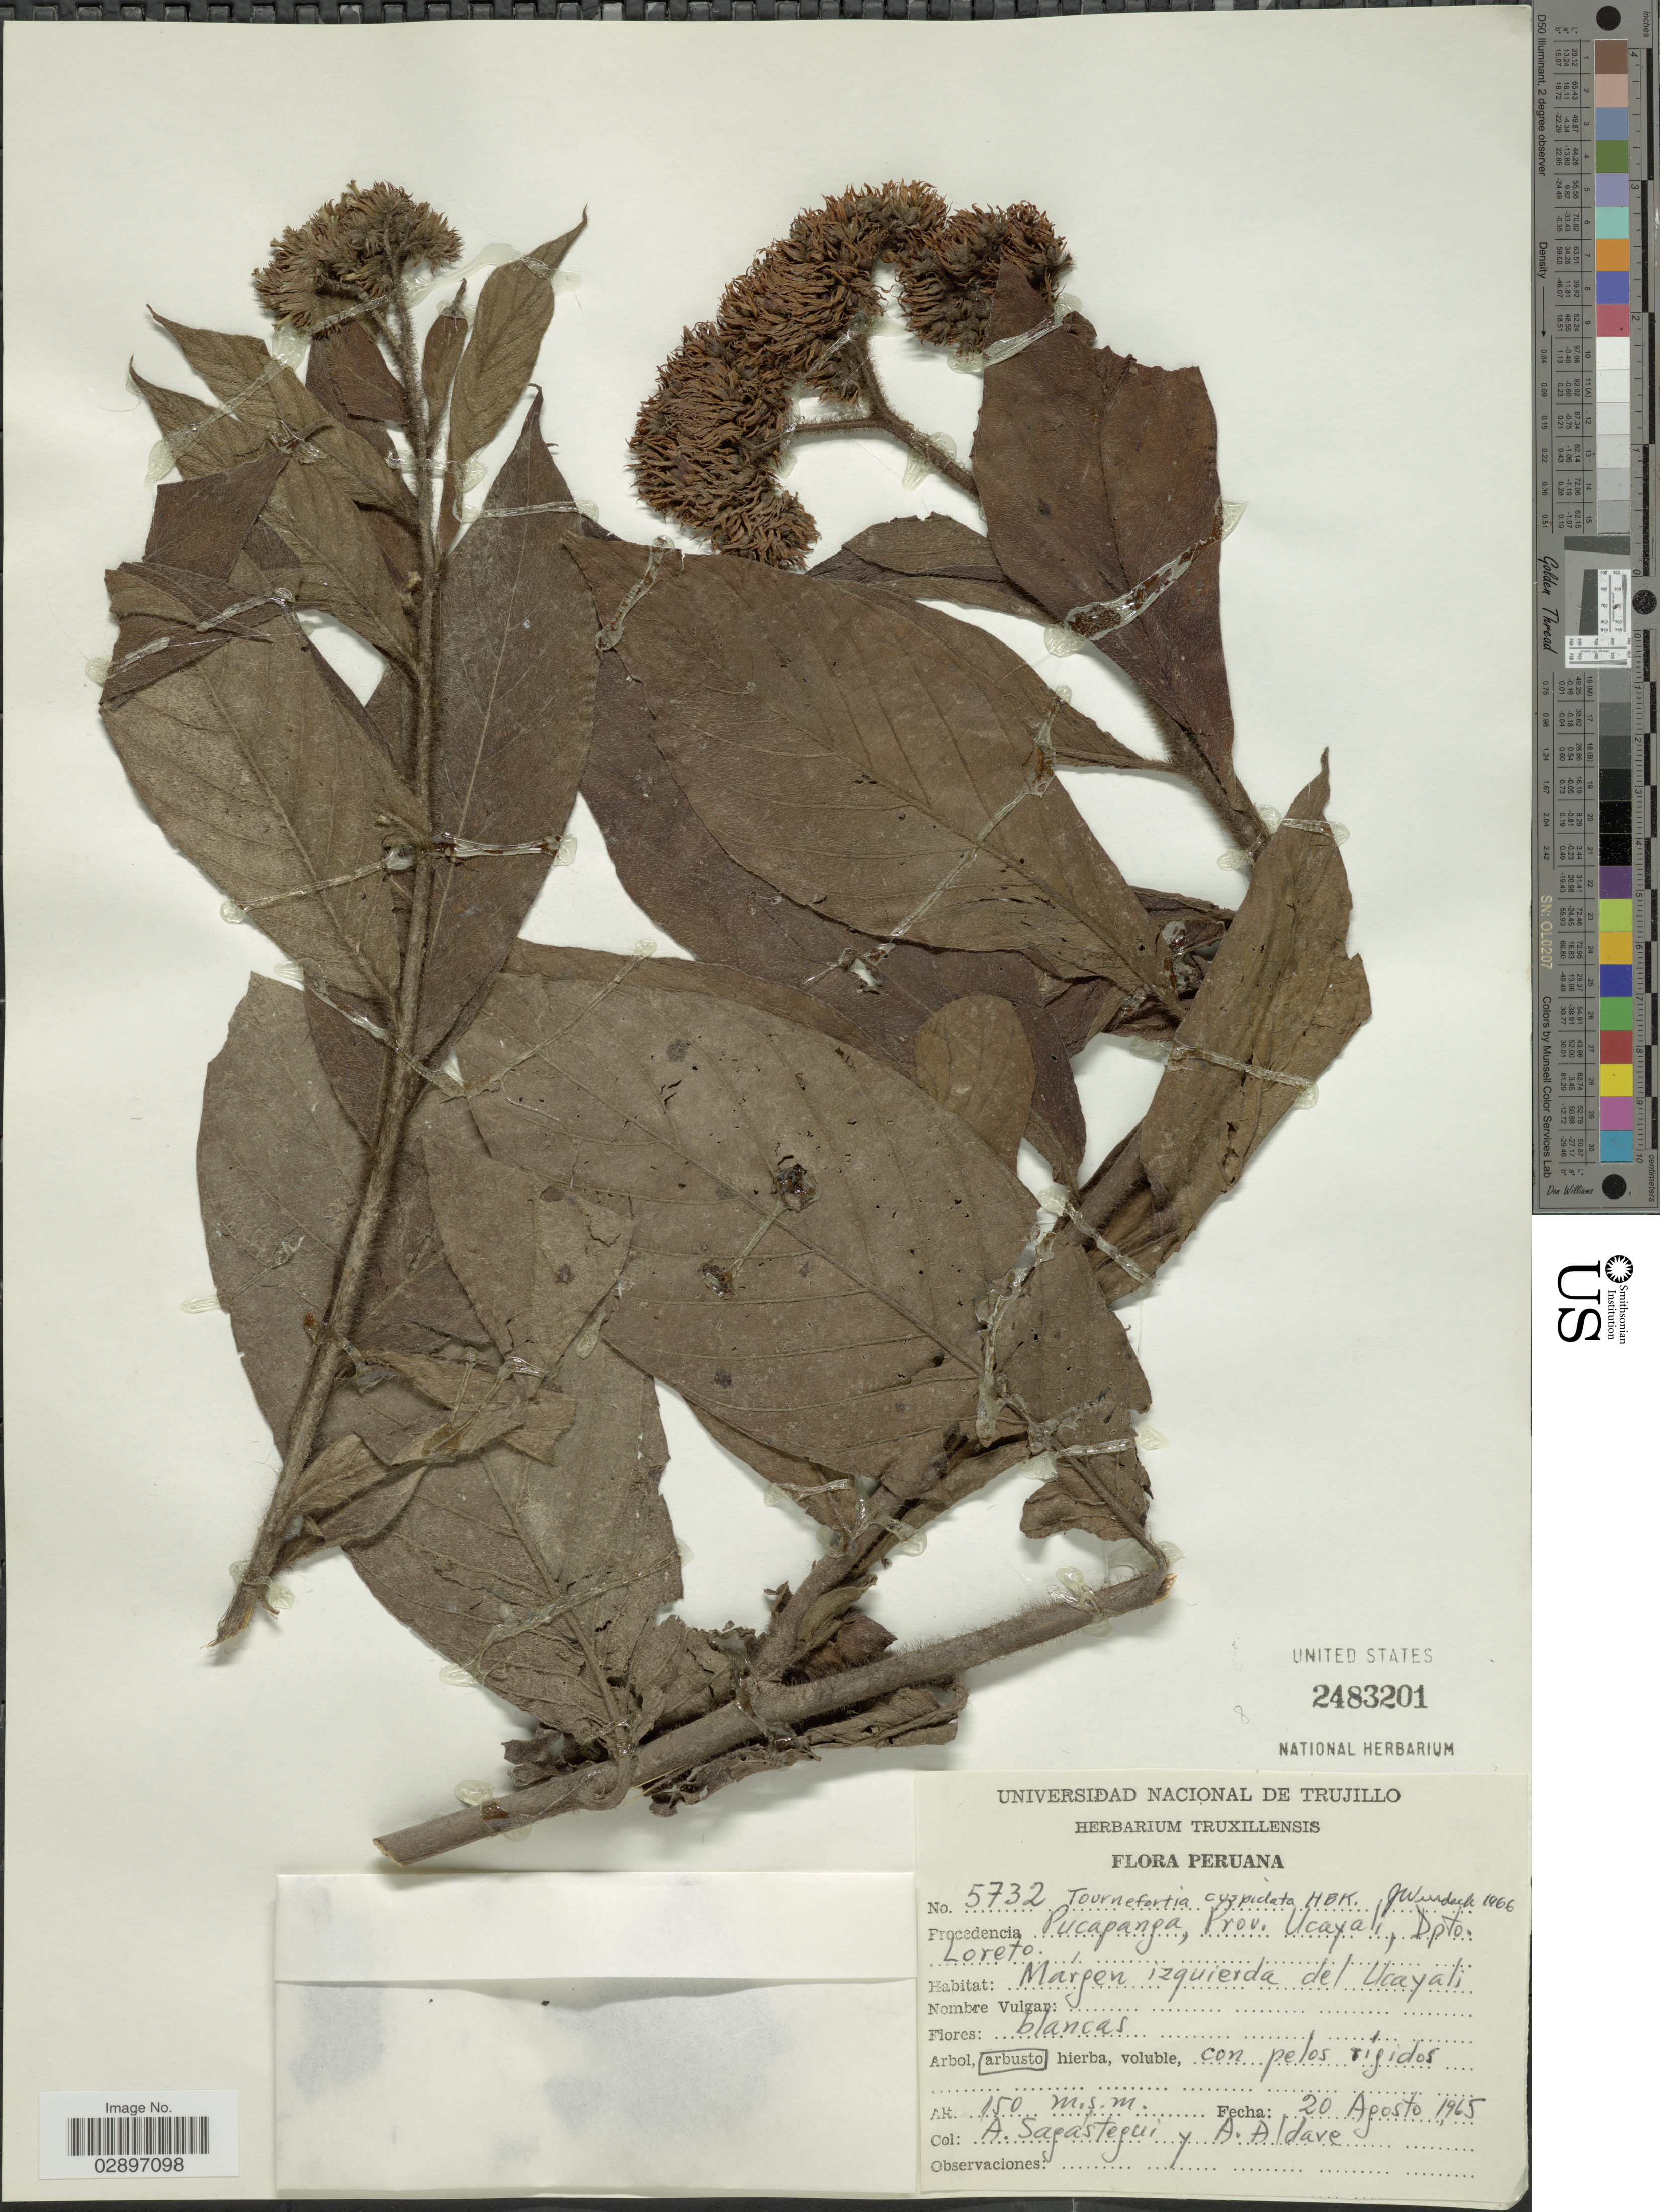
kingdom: Plantae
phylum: Tracheophyta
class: Magnoliopsida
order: Boraginales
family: Heliotropiaceae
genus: Tournefortia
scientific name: Tournefortia cuspidata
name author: Kunth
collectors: A. Sagastegui & A. Aldave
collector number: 5732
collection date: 1965-08-20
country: Peru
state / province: Loreto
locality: Pucapanga, Prov. Ucayali, Dpto. Loreto.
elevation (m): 150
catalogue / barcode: US 2483201